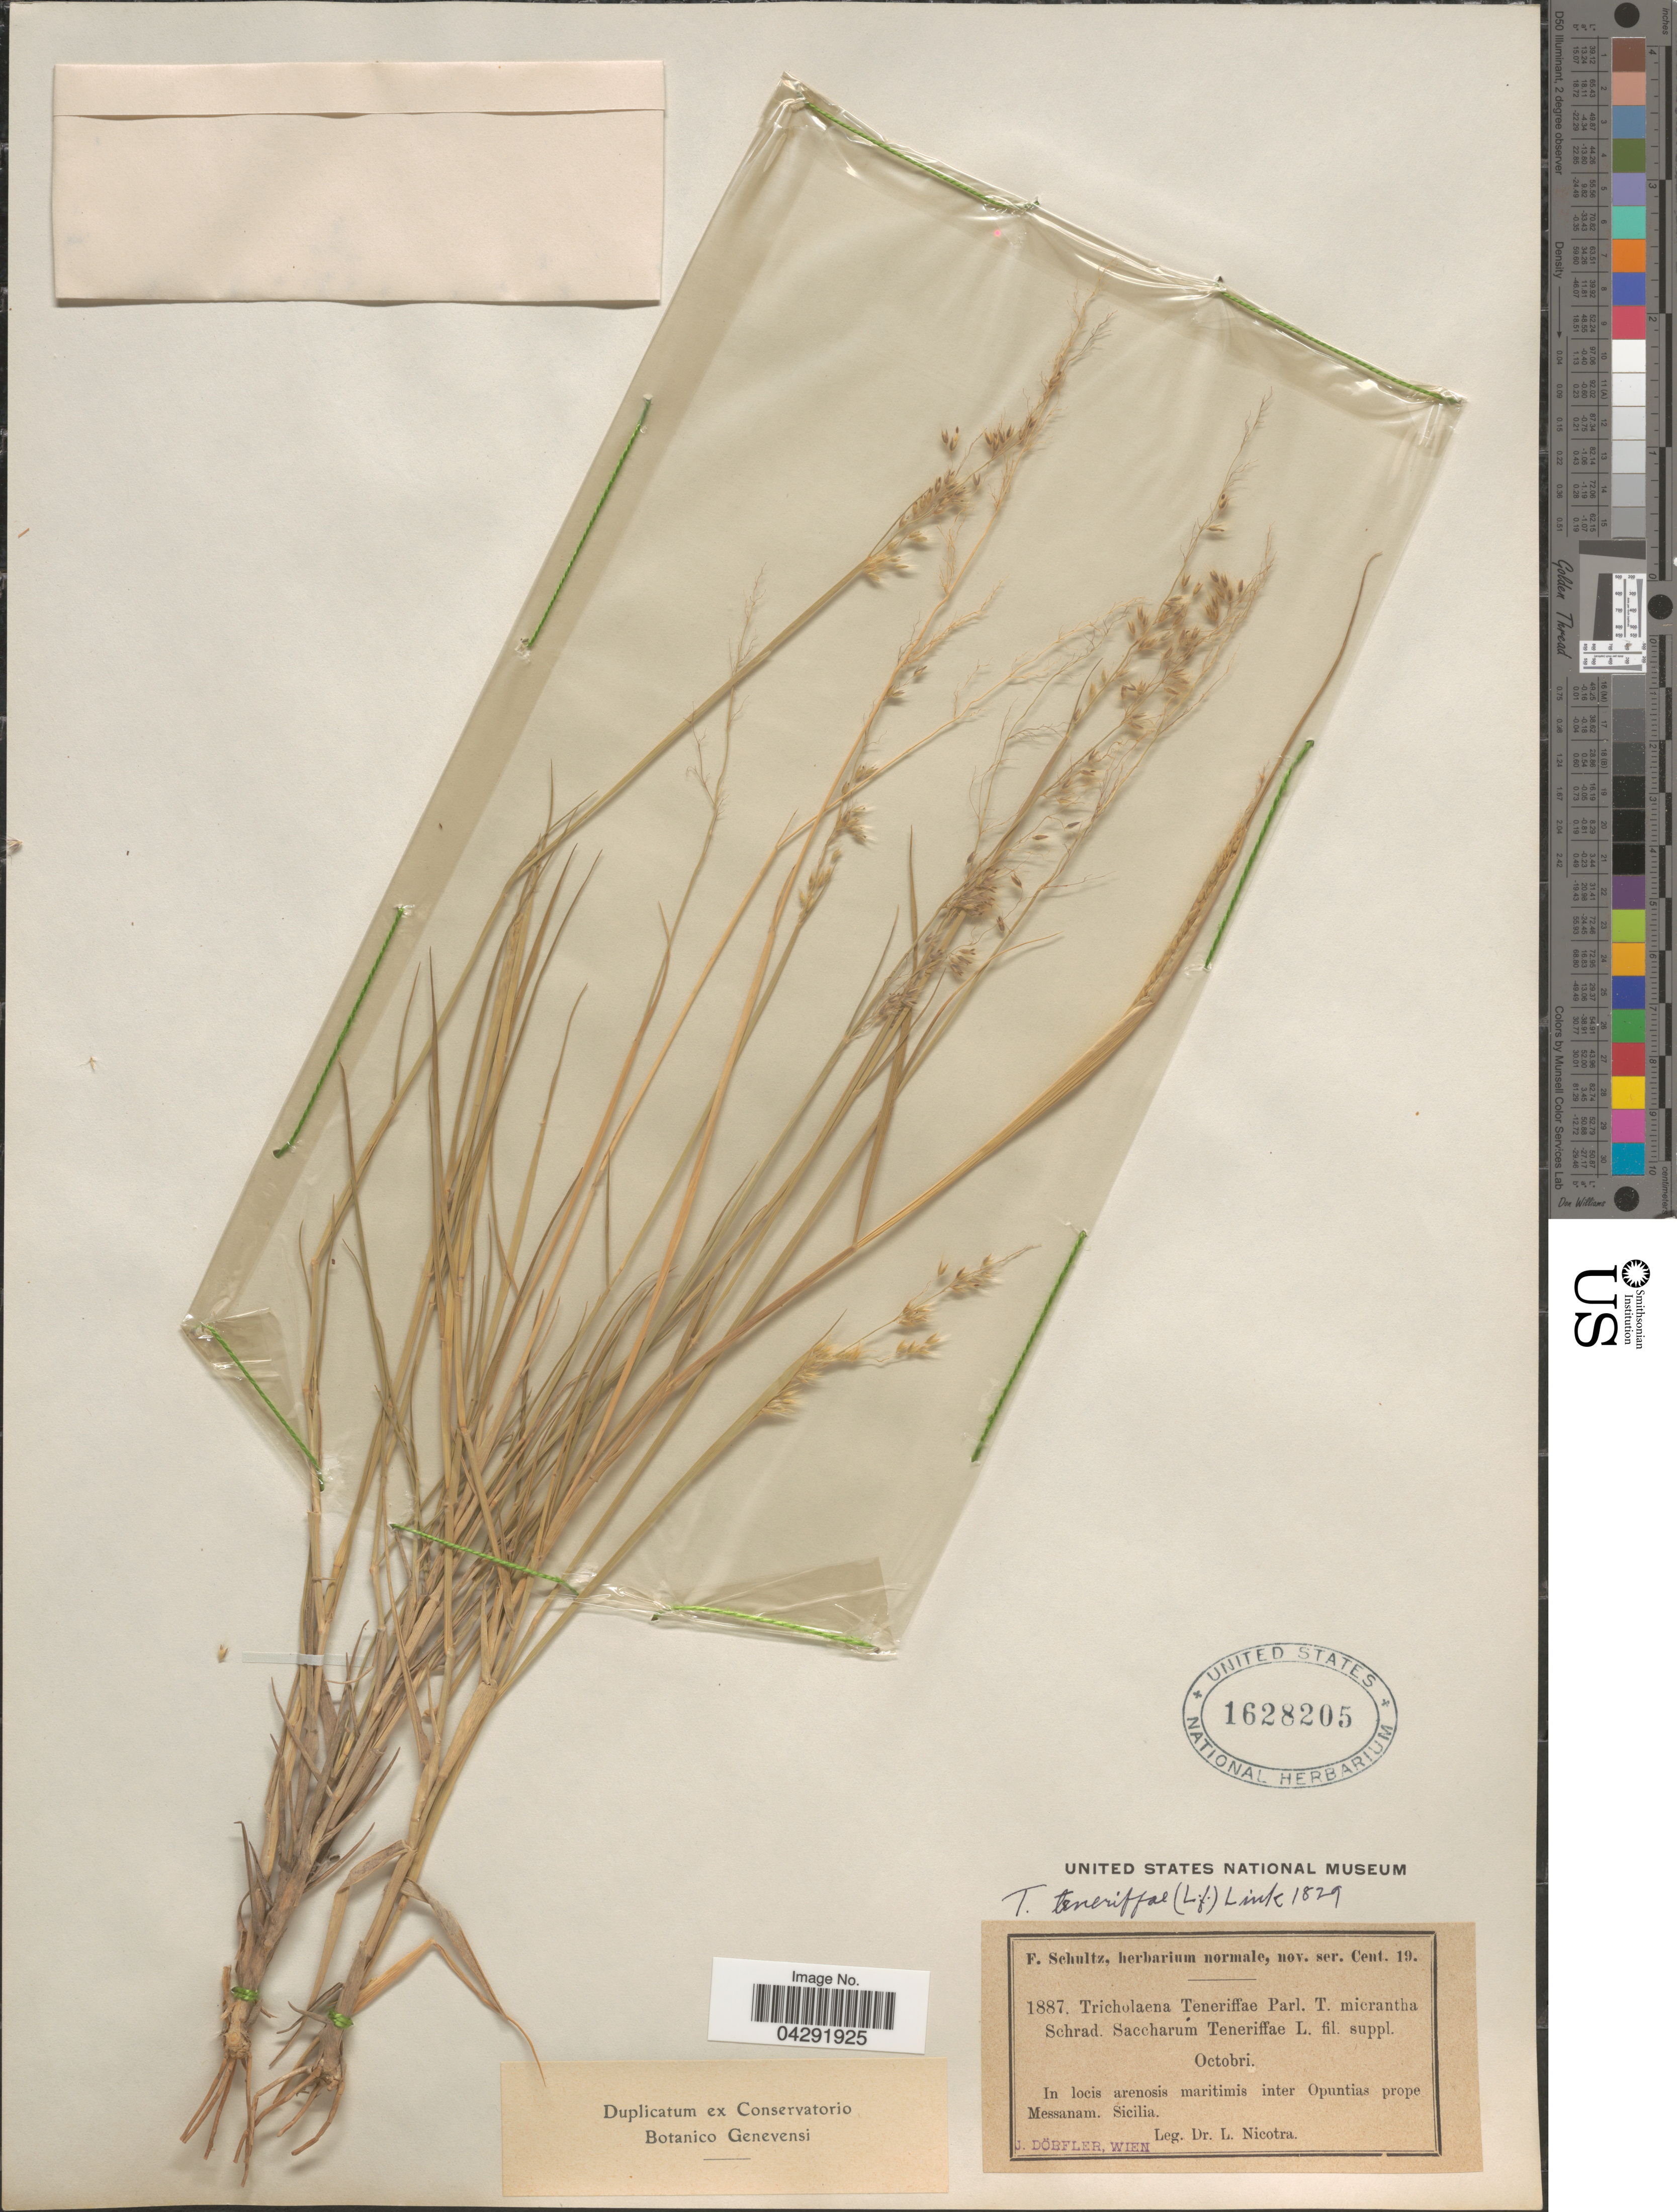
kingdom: Plantae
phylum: Tracheophyta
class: Liliopsida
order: Poales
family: Poaceae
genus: Tricholaena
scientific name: Tricholaena teneriffae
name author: (L.) Link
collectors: L. Nicotra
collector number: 1887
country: Italy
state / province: Siciliana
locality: In locis arenosis maritimis inter Opuntias prope Messanam. Sicilia.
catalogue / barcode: US 1628205